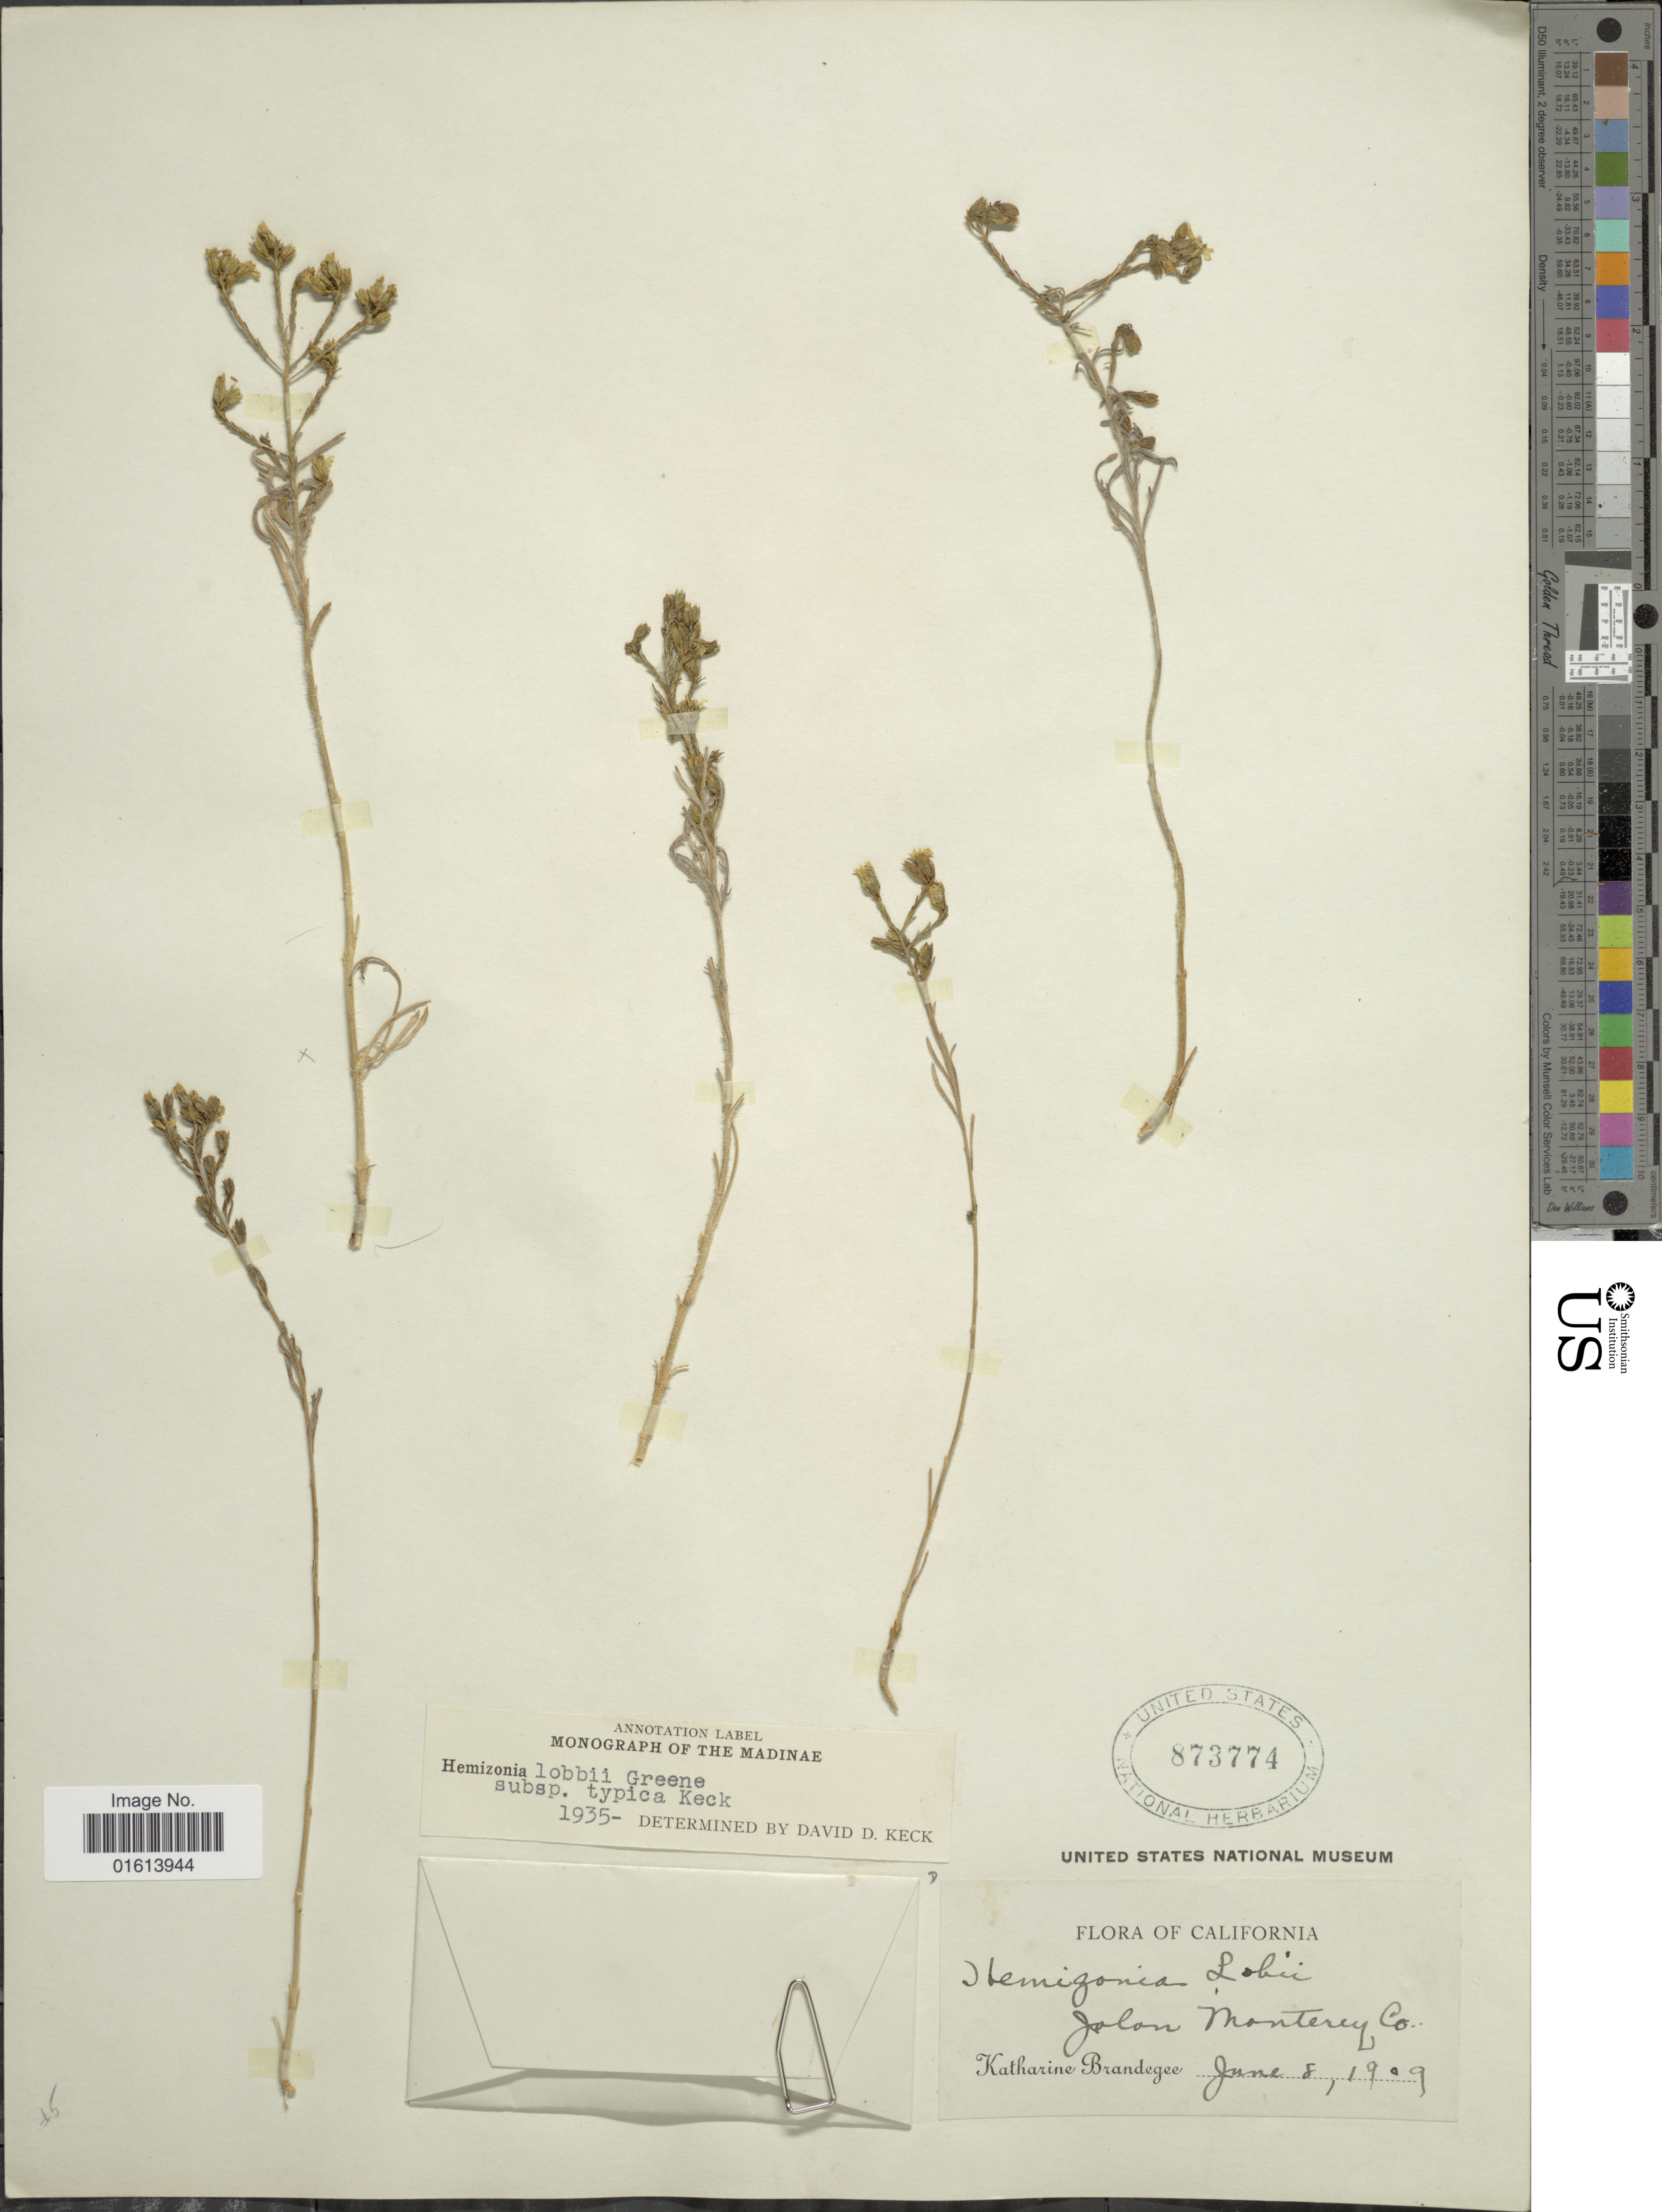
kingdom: Plantae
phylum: Tracheophyta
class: Magnoliopsida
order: Asterales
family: Asteraceae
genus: Deinandra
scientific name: Deinandra lobbii subsp. lobbii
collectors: M. K. Brandegee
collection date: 1909-06-08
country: United States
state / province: California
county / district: Monterey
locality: California. Jalon Monterey Co.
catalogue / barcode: US 873774